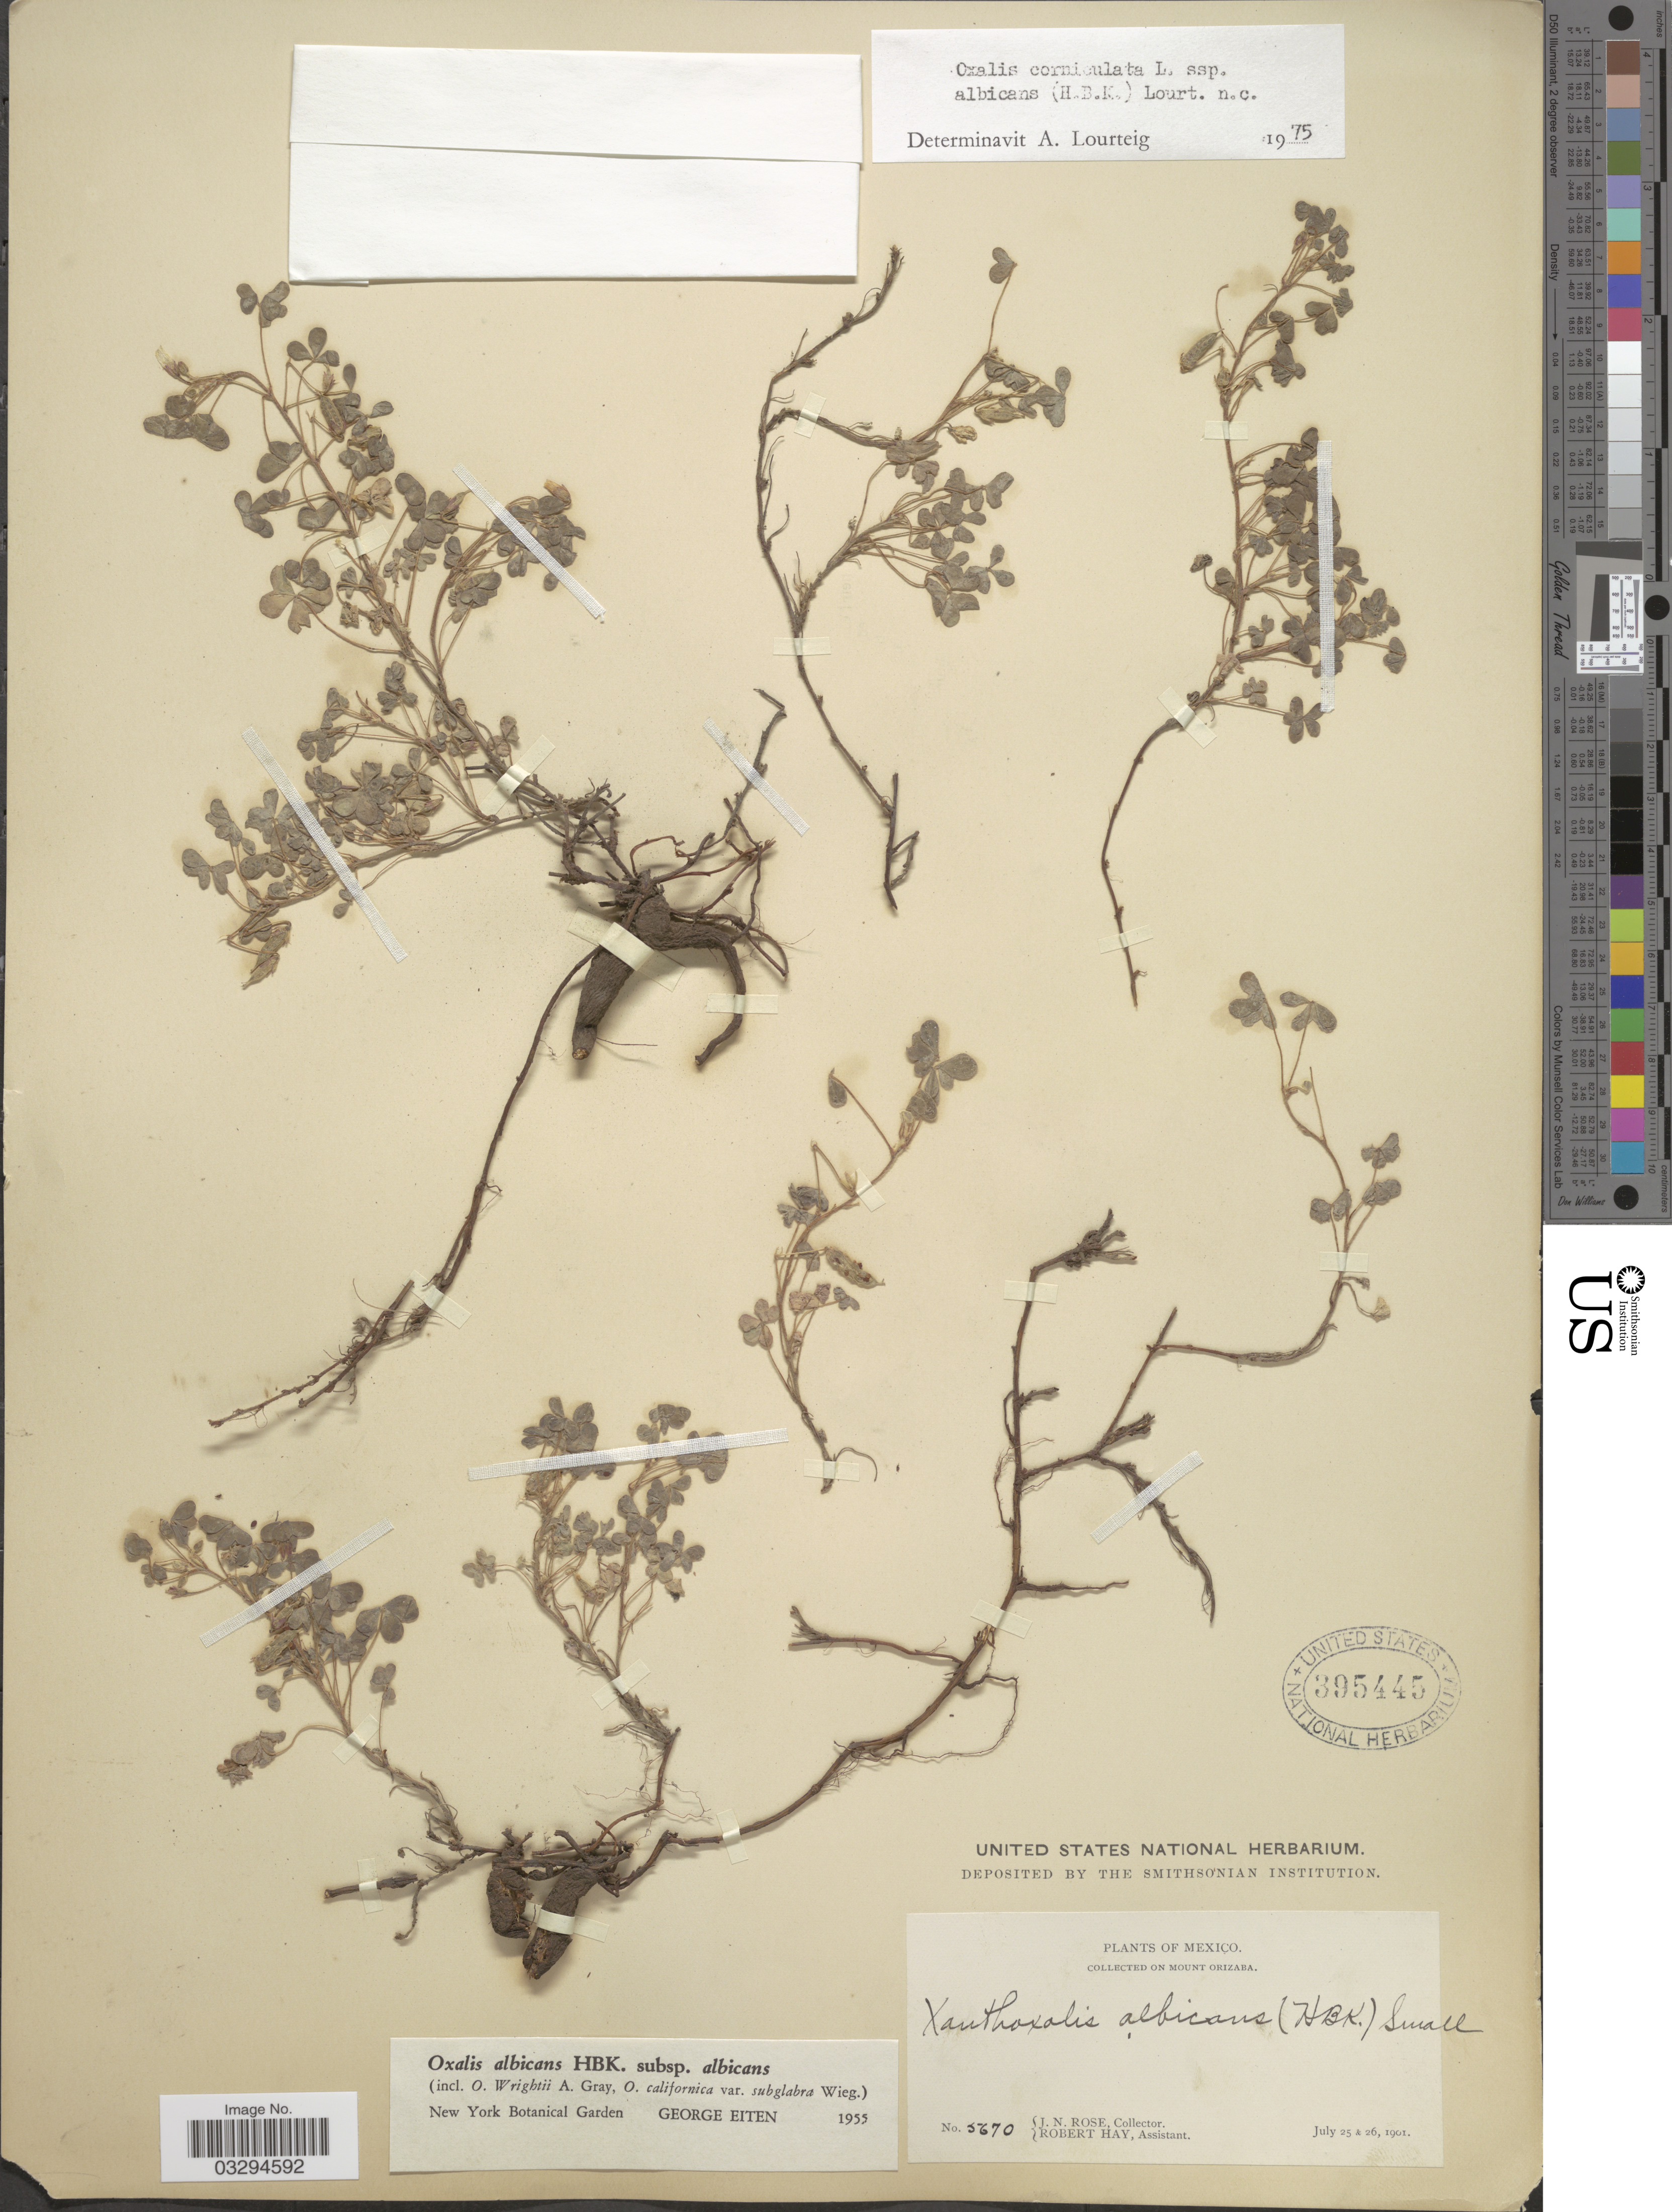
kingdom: Plantae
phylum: Tracheophyta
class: Magnoliopsida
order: Oxalidales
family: Oxalidaceae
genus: Oxalis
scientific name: Oxalis corniculata subsp. albicans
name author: (Kunth) Lourteig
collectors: J. N. Rose & R. H. Hay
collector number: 5670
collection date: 1901-07-25/1901-07-26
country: Mexico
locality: Mount Orizaba.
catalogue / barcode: US 395445